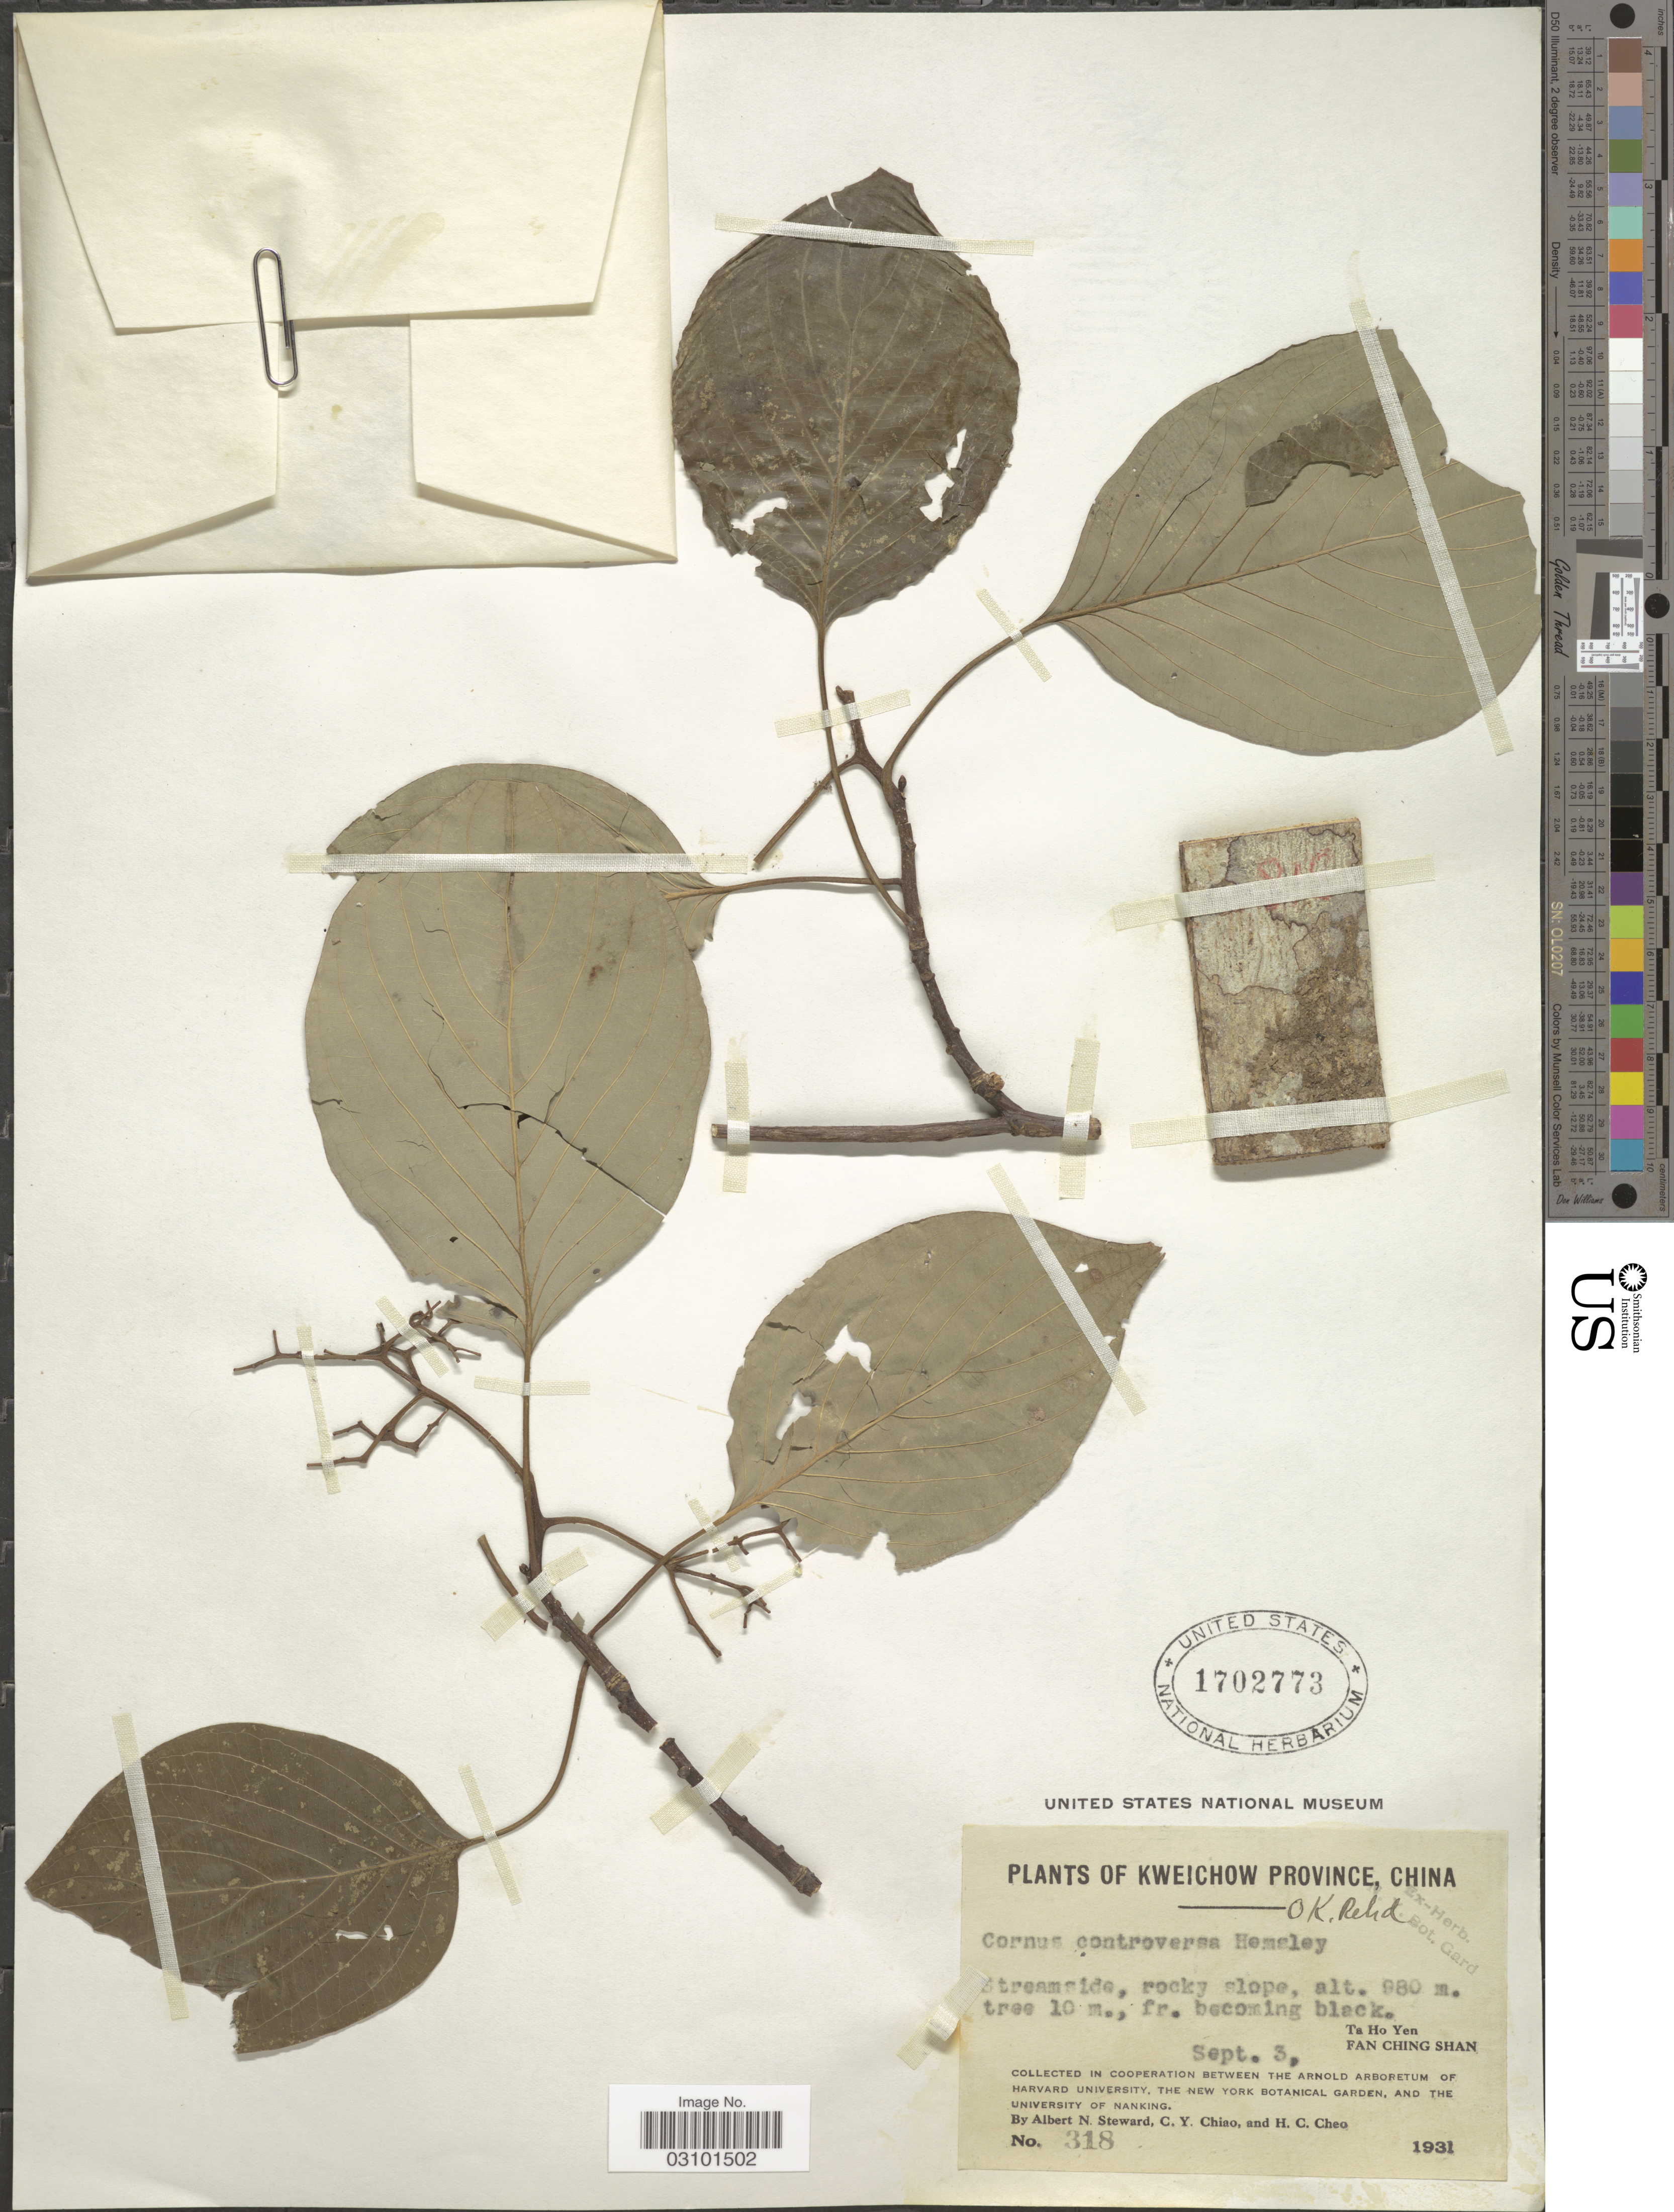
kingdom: Plantae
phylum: Tracheophyta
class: Magnoliopsida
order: Cornales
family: Cornaceae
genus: Cornus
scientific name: Cornus controversa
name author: Hemsl.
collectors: A. N. Steward, C. Y. Chiao & H. Cheo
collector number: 318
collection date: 1931-09-03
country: China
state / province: Guizhou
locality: Kweichow Province. Ta Ho Yen. Fan Ching Shan.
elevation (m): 980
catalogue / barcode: US 1702773